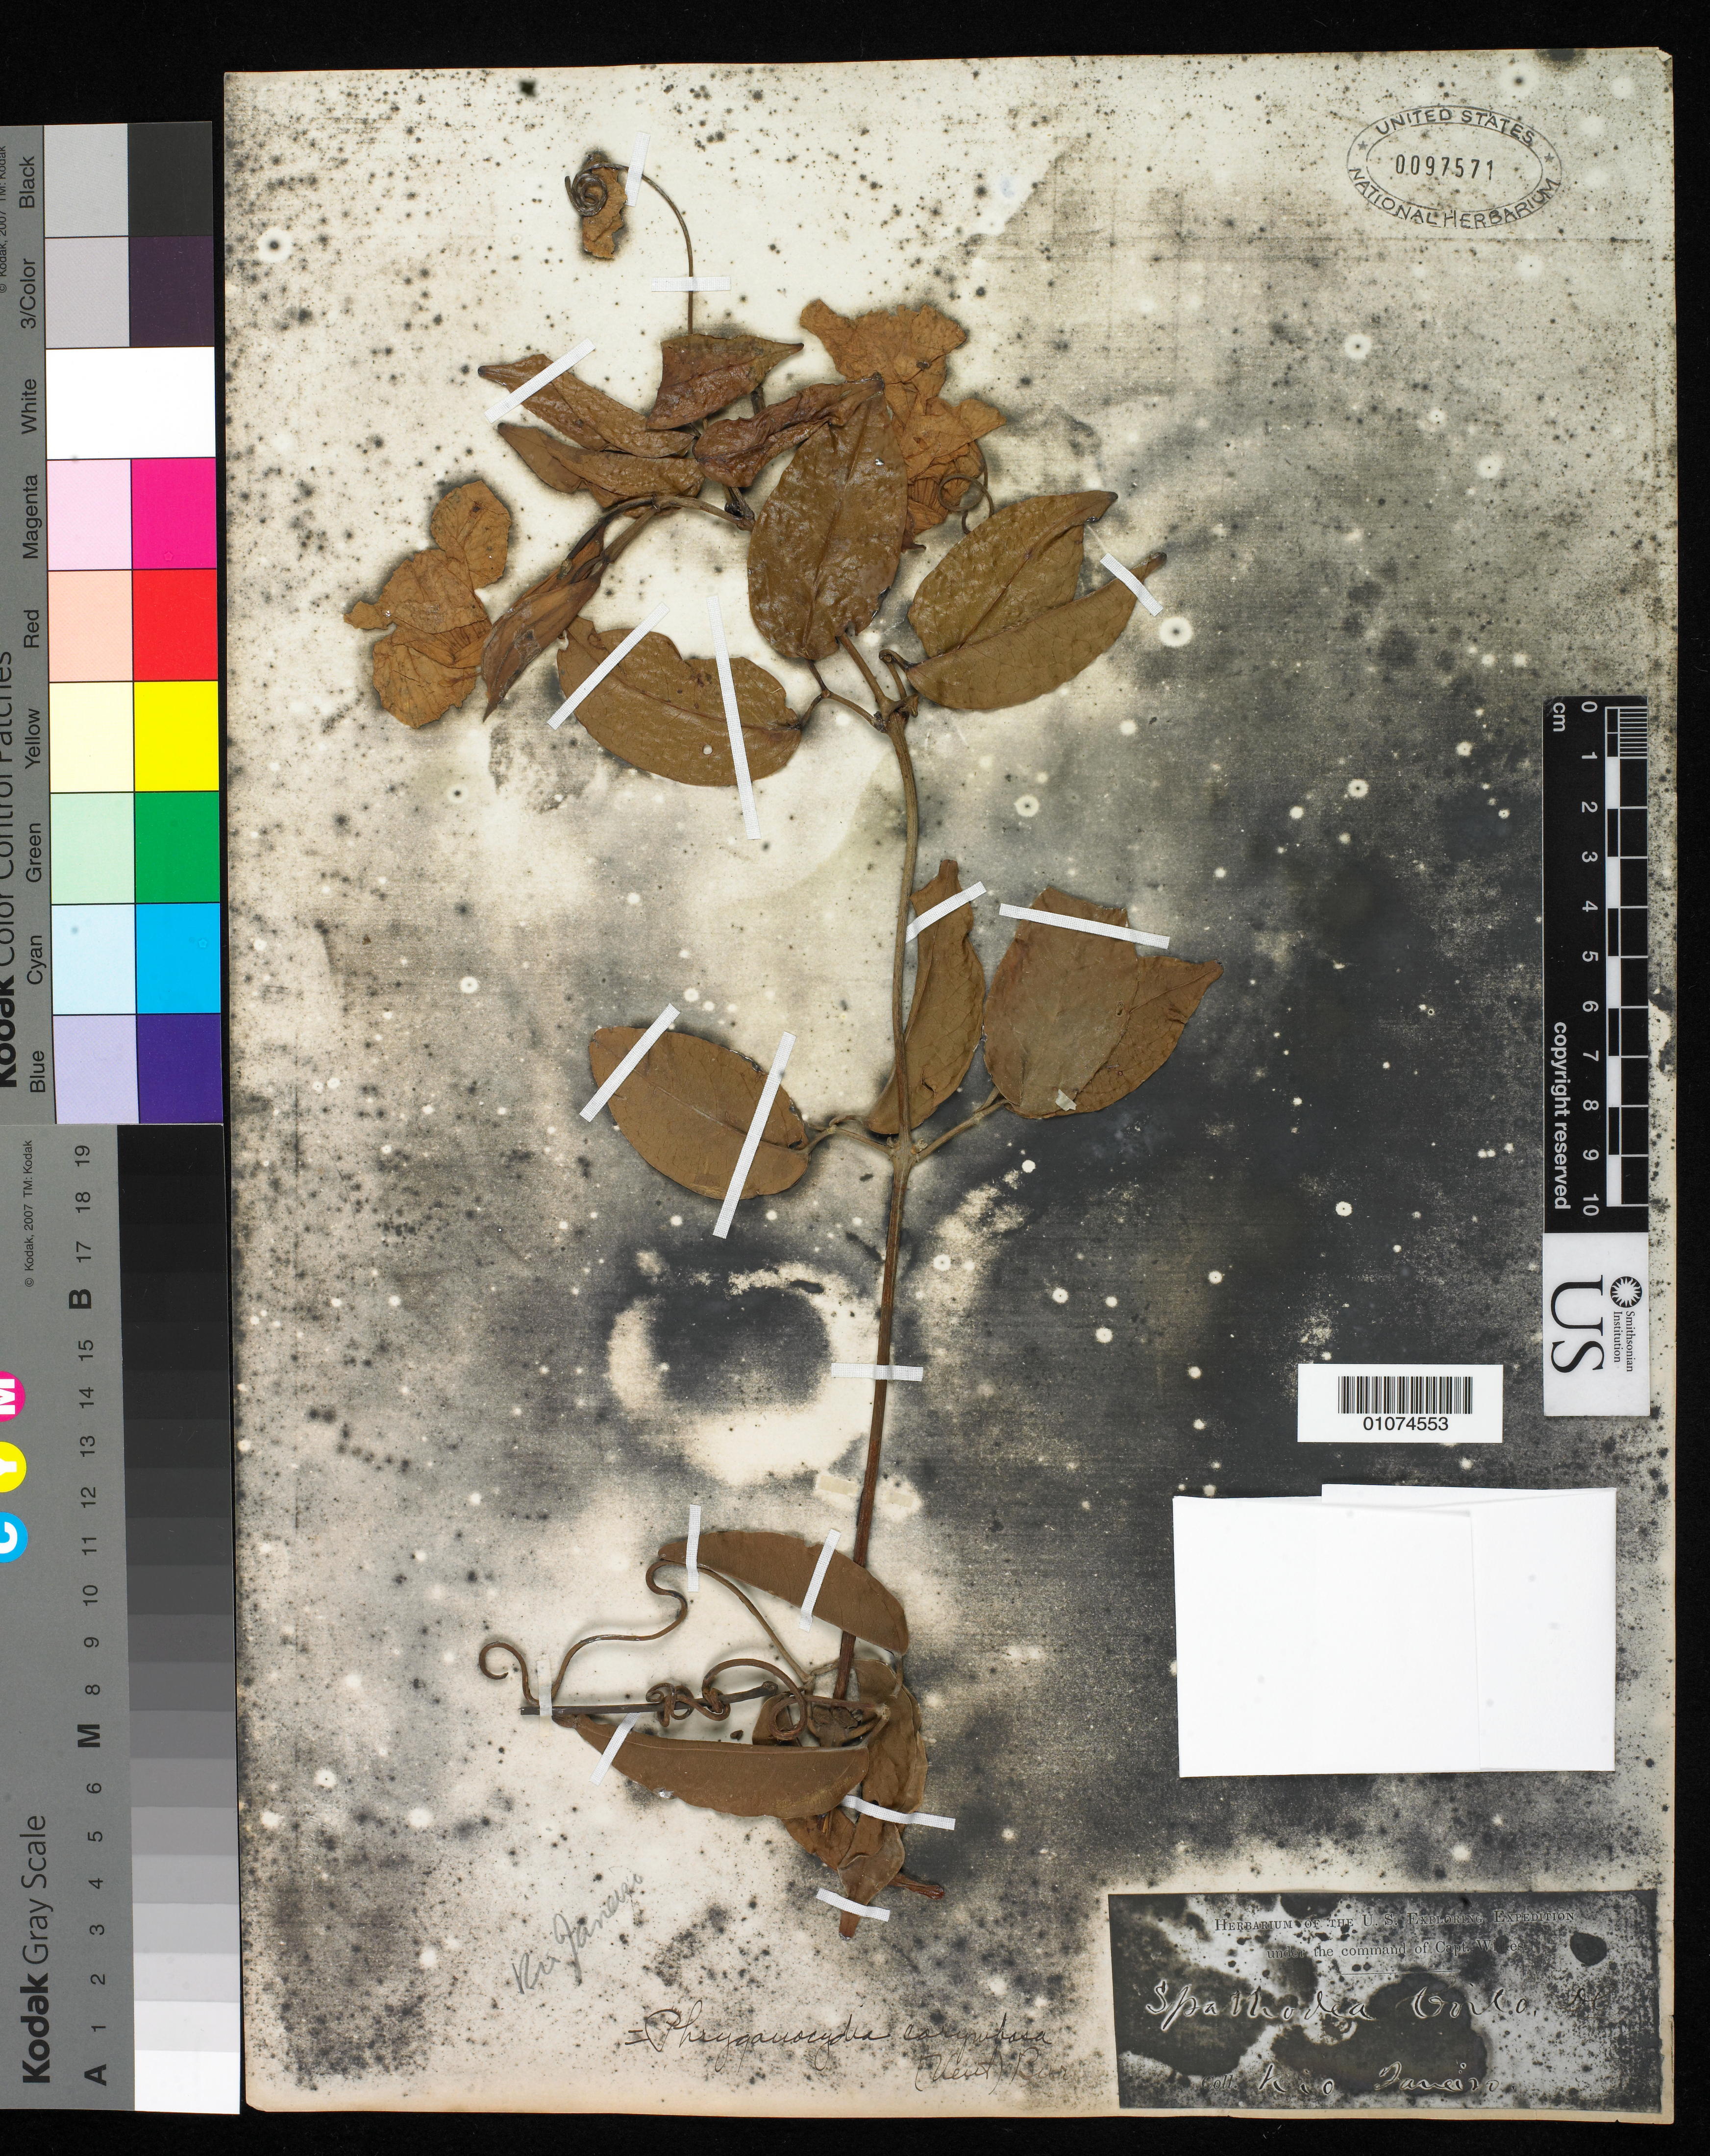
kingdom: Plantae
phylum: Tracheophyta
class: Magnoliopsida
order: Lamiales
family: Bignoniaceae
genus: Bignonia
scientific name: Bignonia corymbosa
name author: (Vent.) L.G. Lohmann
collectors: Wilkes Explor. Exped.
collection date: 1838/1842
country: Brazil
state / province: Rio de Janeiro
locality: Rio Janeiro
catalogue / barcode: US 97571